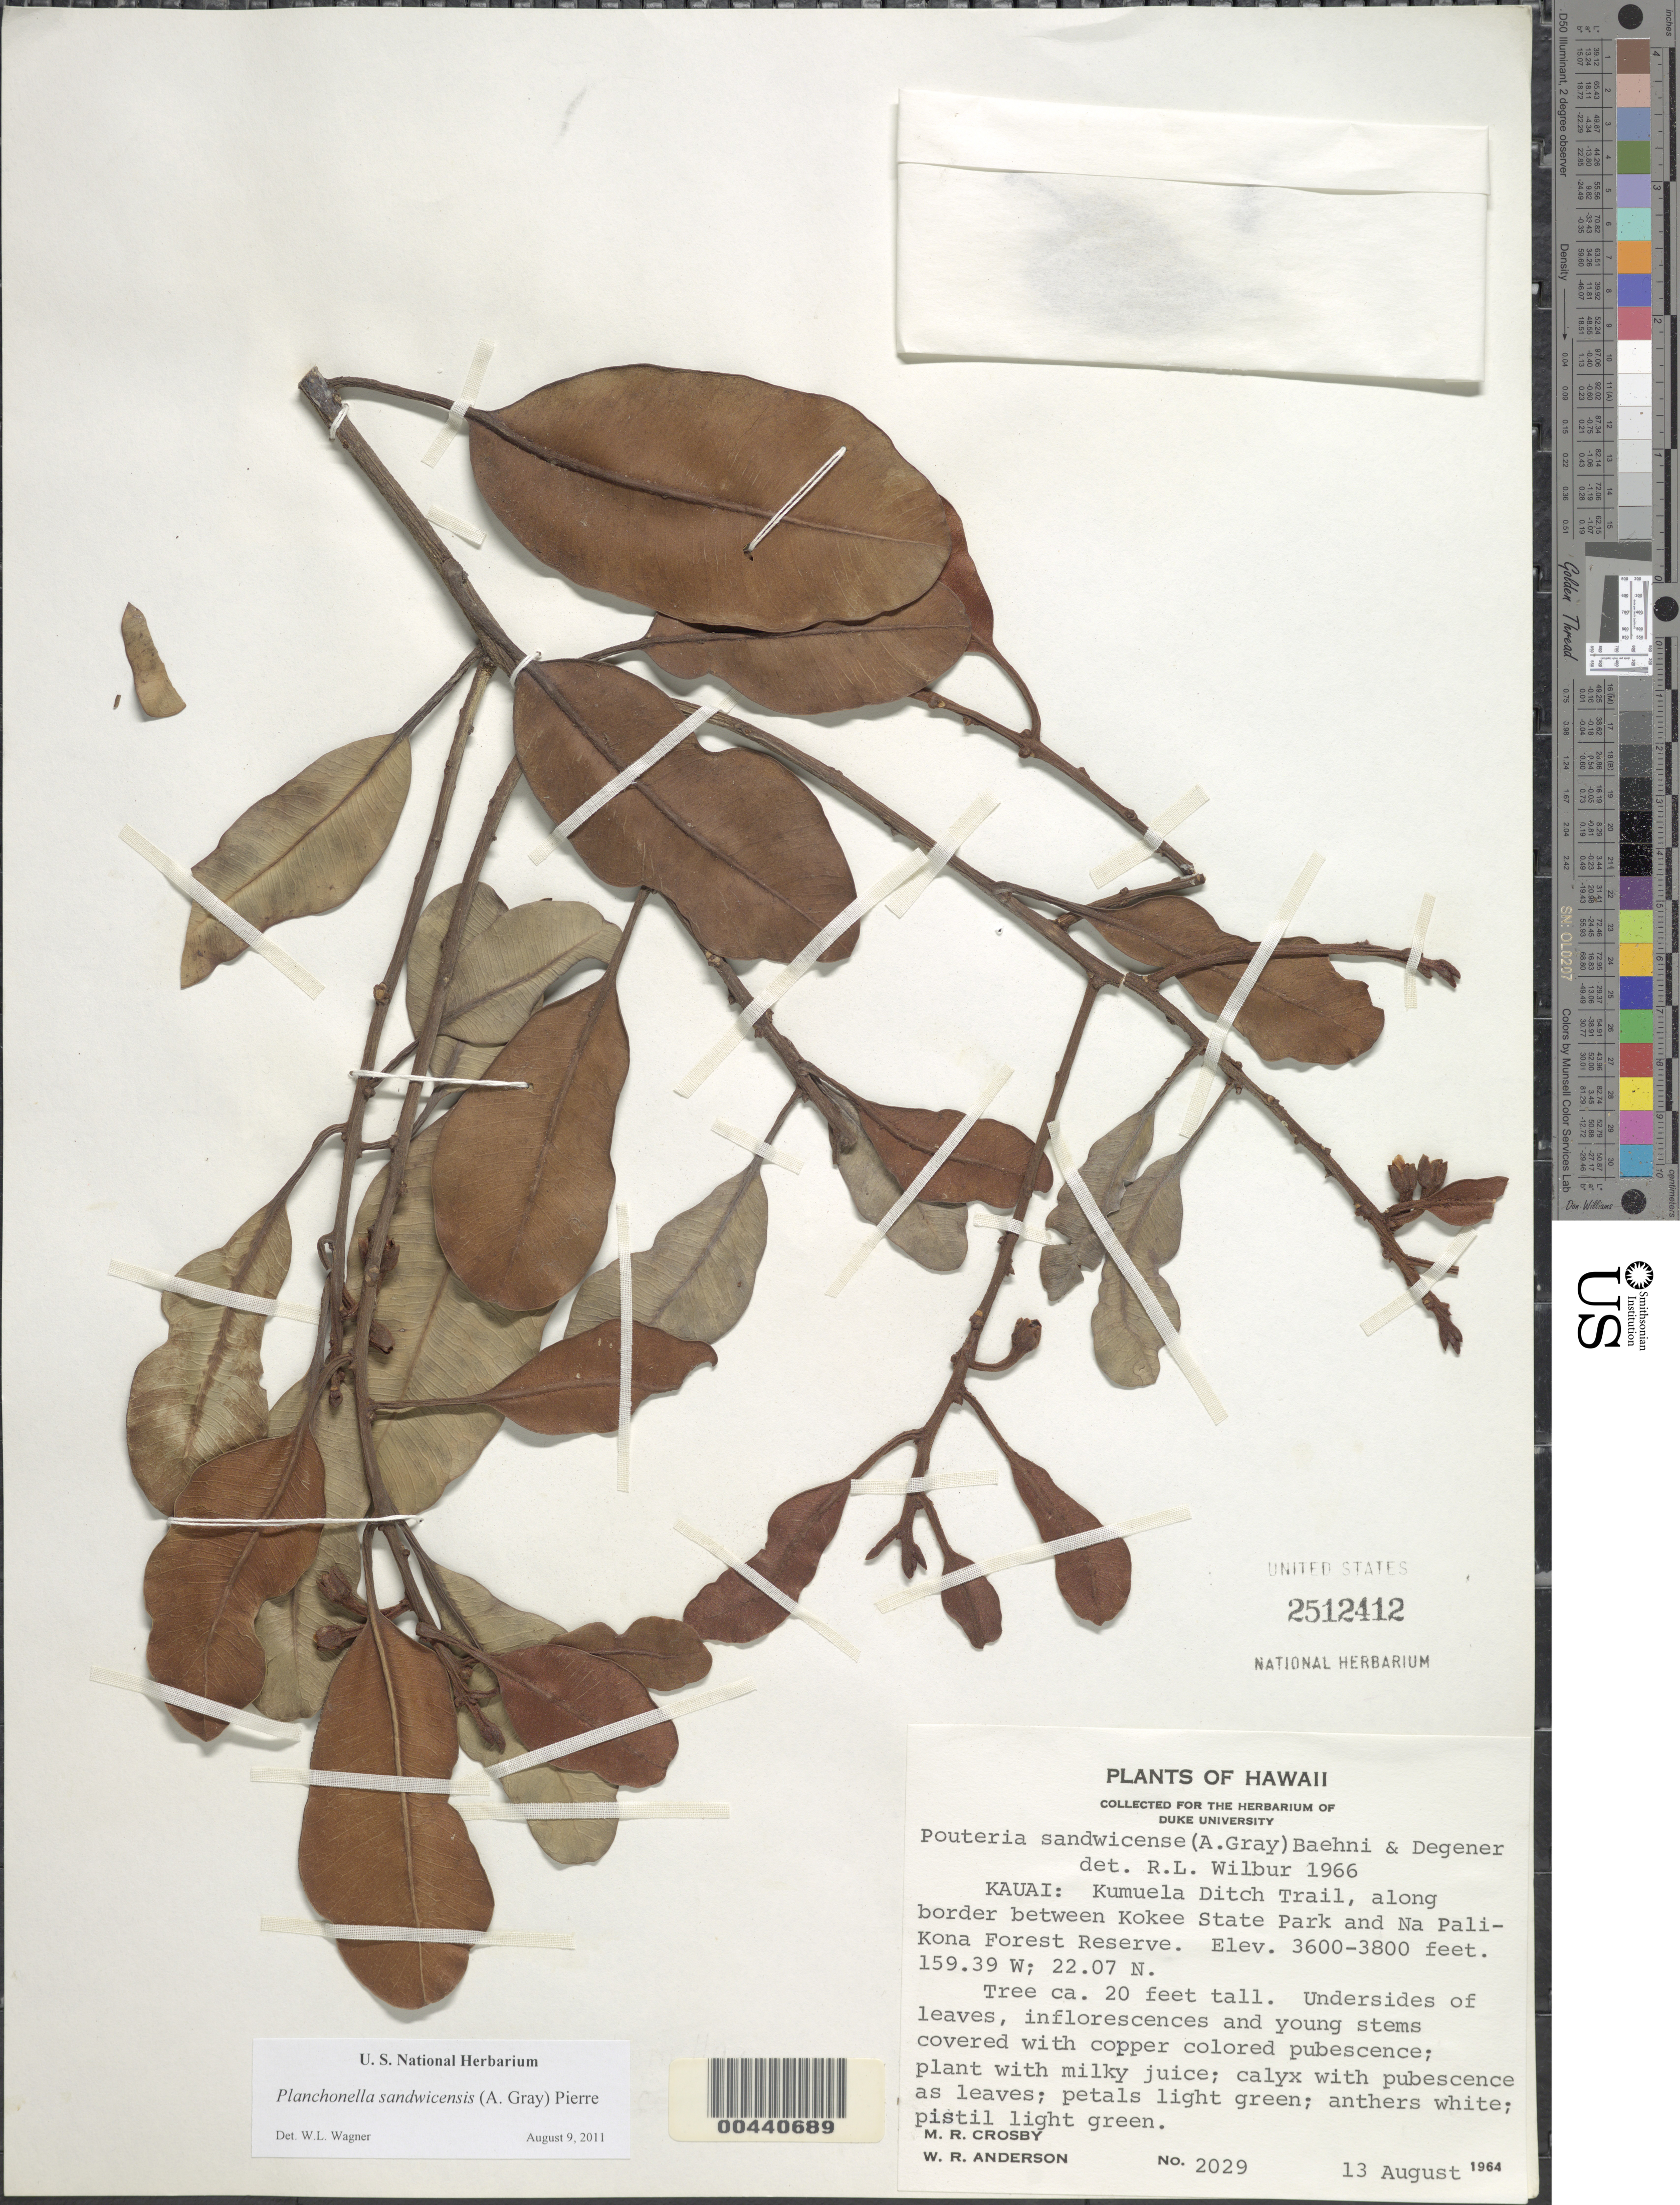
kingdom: Plantae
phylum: Tracheophyta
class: Magnoliopsida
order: Ericales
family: Sapotaceae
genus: Planchonella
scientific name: Planchonella sandwicensis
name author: (A. Gray) Pierre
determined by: Havran, J. C.; et al.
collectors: M. R. Crosby & W. R. Anderson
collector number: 2029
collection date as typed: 13 Aug 1964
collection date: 1964-08-13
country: United States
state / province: Hawaii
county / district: Kauai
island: Kaua'i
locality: Kumuela Ditch Trail, along border between Kokee State Park and Na Pali-Kona Forest Reserve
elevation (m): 1097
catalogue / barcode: US 2512412